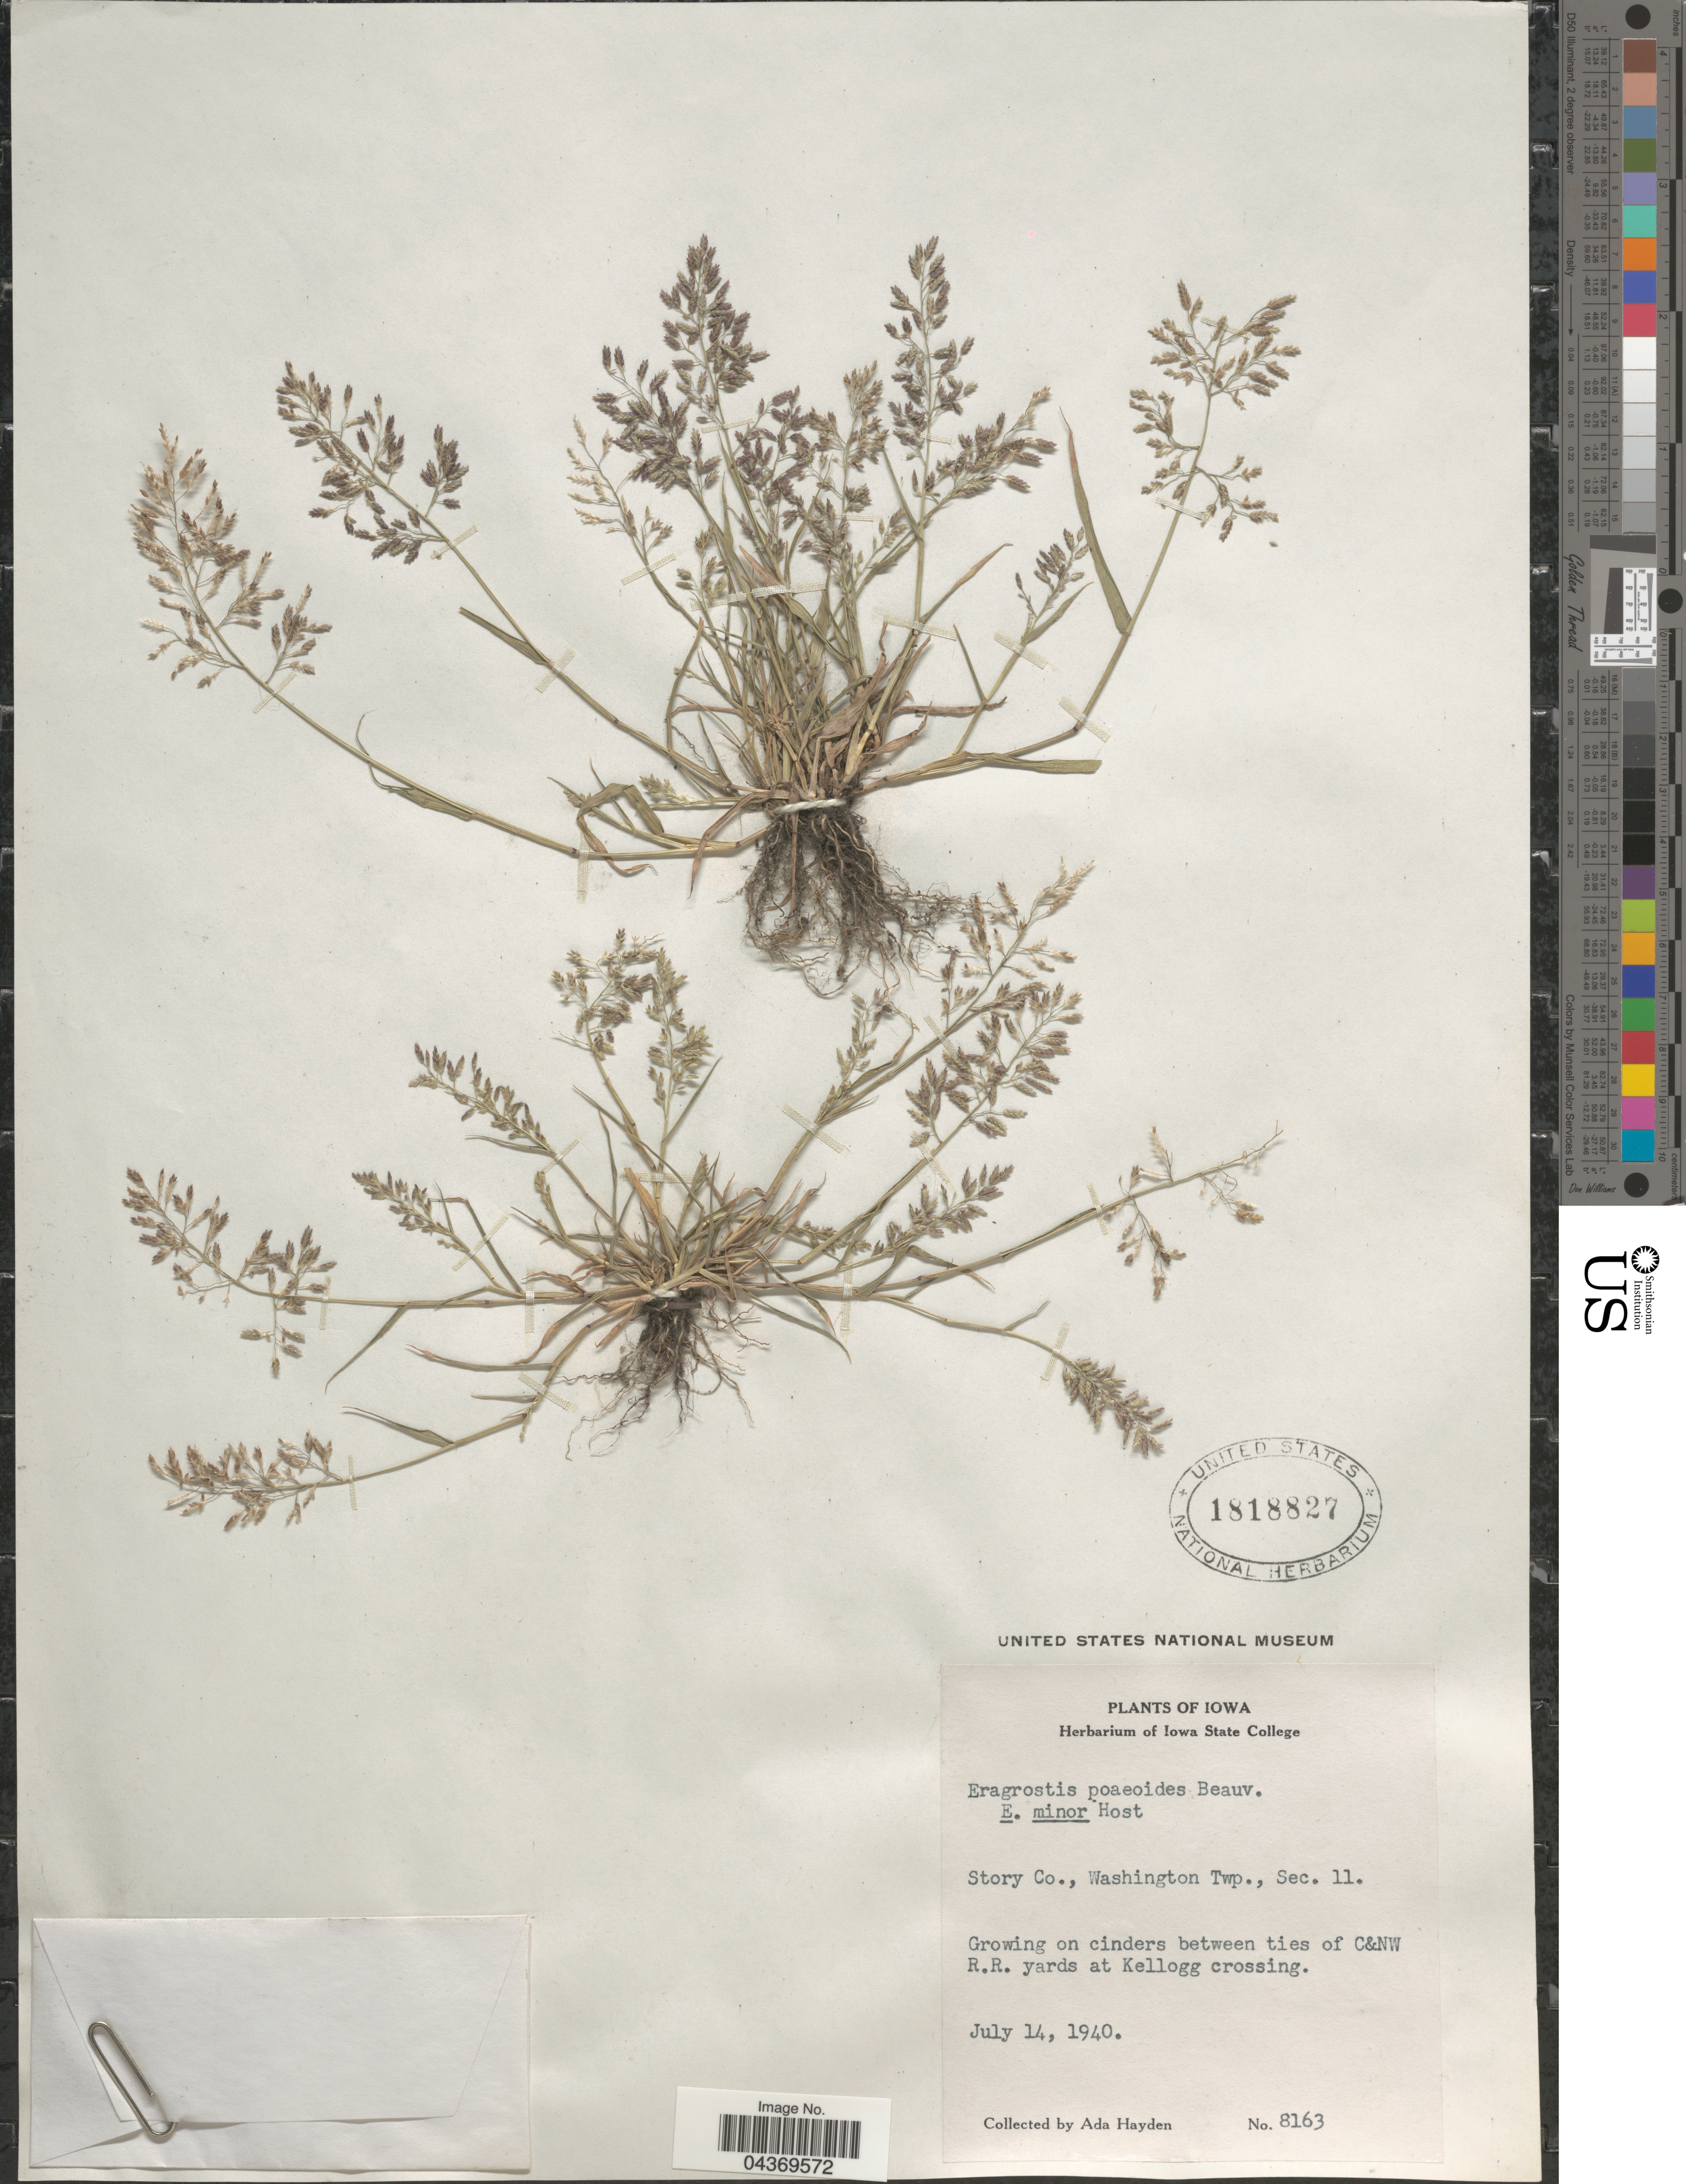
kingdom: Plantae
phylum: Tracheophyta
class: Liliopsida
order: Poales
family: Poaceae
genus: Eragrostis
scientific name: Eragrostis minor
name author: Host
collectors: Ada Hayden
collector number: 8163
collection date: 1940-07-14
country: United States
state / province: Iowa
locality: Story Co., Washington Twp., Sec. 11. Growing on cinders between ties of C&NW R.R. yards at Kellogg crossing.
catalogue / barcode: US 1818827